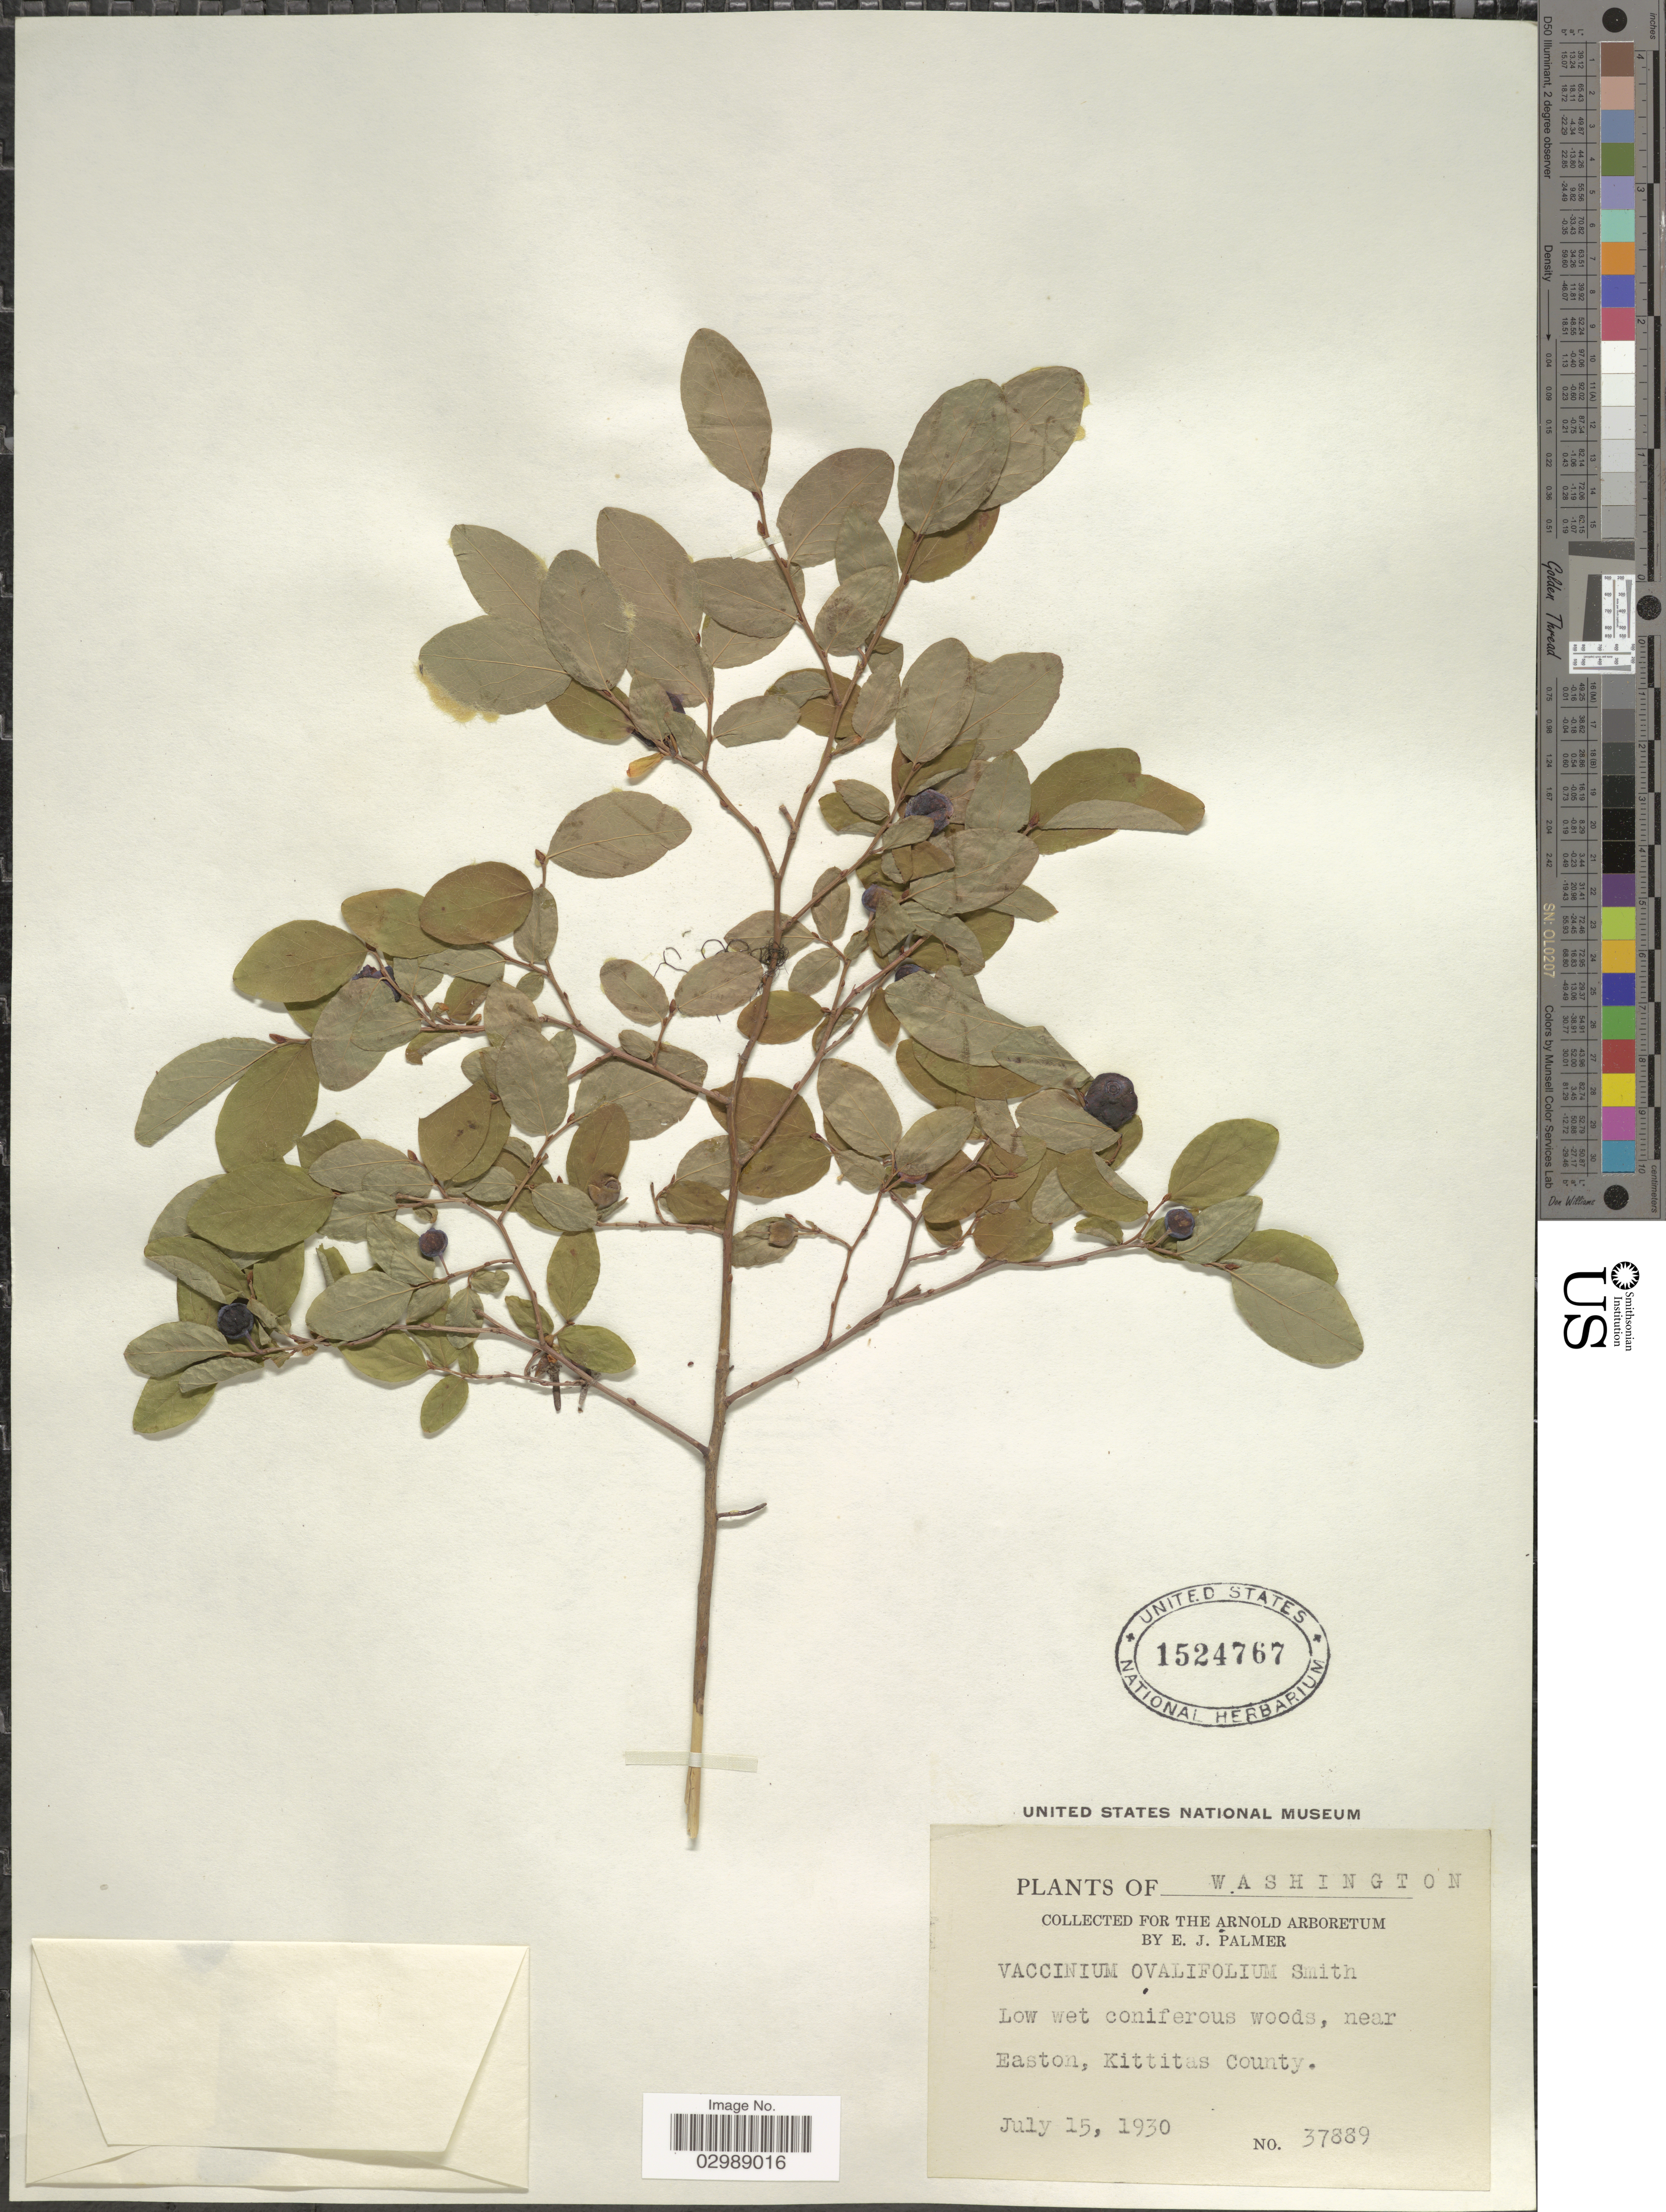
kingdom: Plantae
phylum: Tracheophyta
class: Magnoliopsida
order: Ericales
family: Ericaceae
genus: Vaccinium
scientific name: Vaccinium ovalifolium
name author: Sm.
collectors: E. J. Palmer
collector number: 37889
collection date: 1930-07-15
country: United States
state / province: Washington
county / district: Kittitas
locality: Near Easton, Kittitas County.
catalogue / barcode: US 1524767